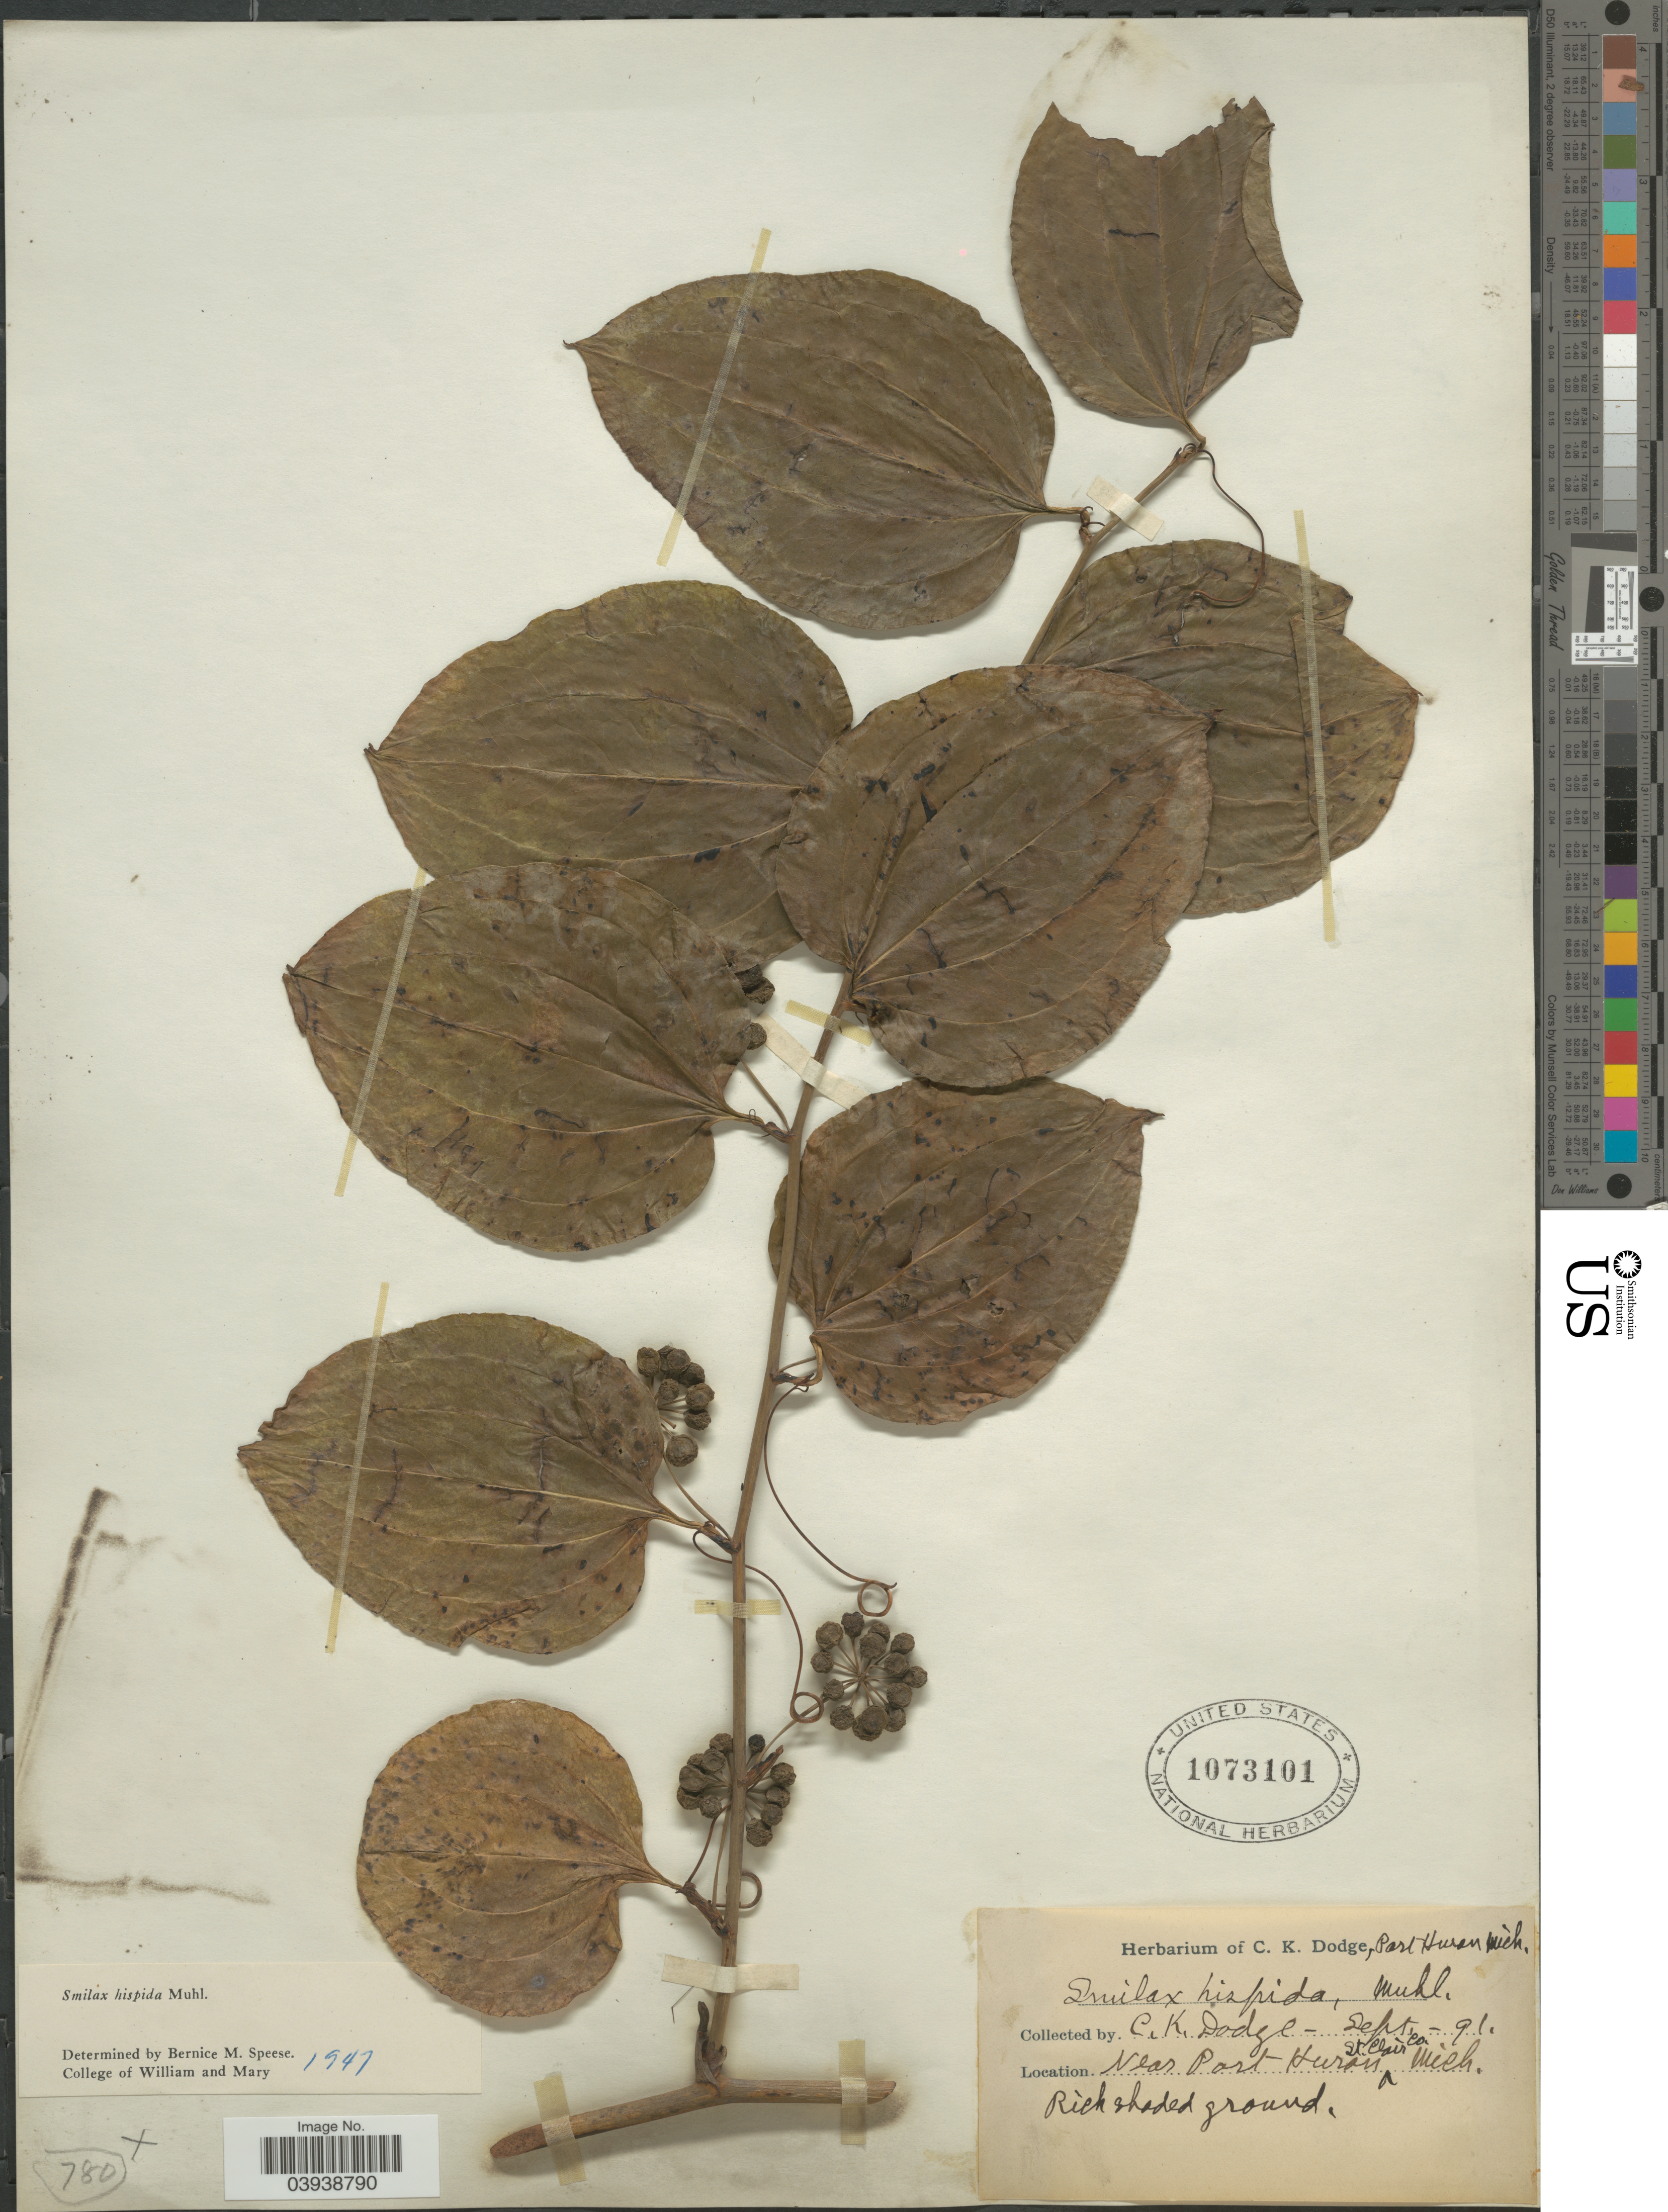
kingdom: Plantae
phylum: Tracheophyta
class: Liliopsida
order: Liliales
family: Smilacaceae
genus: Smilax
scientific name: Smilax hispida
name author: Raf.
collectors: C. Dodge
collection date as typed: Transcribed d/m/y: /9/91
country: United States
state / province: Michigan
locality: Near Port Huron. St. Clair Co.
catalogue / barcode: US 1073101